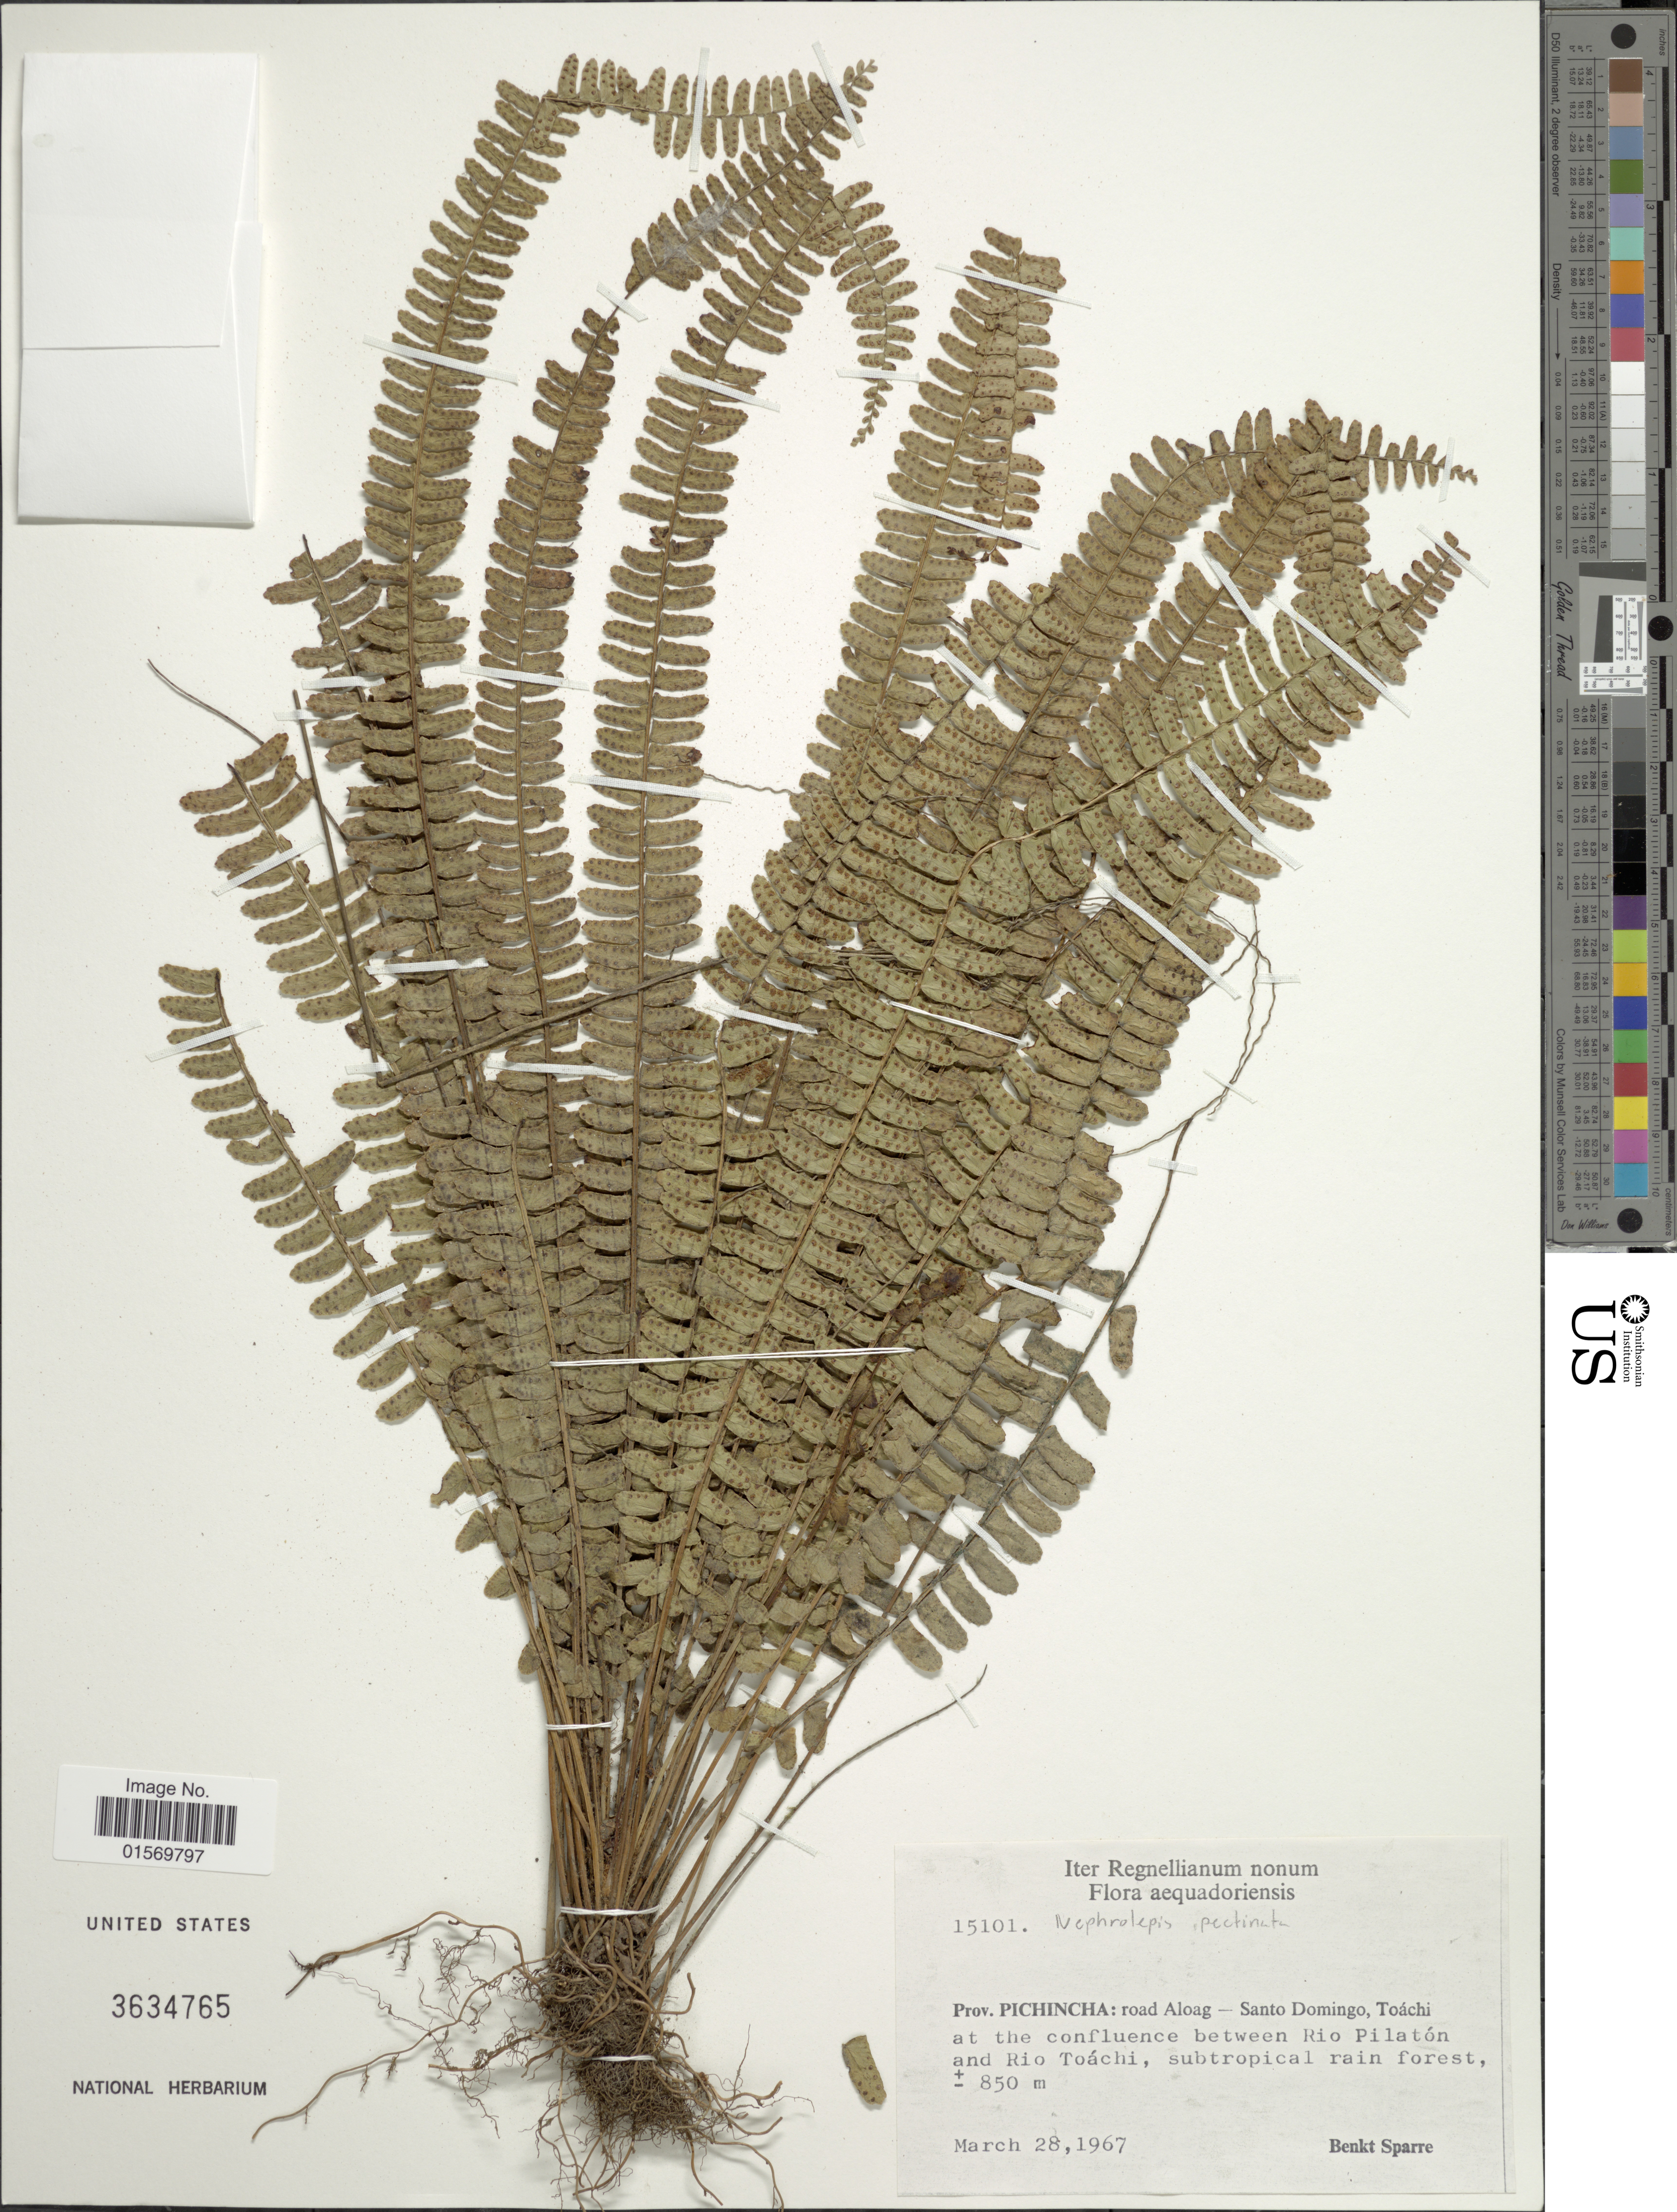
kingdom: Plantae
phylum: Tracheophyta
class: Polypodiopsida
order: Polypodiales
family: Nephrolepidaceae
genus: Nephrolepis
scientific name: Nephrolepis pectinata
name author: (Willd.) Schott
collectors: B. Sparre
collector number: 15101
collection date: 1967-03-28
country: Ecuador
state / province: Pichincha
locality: Road Aloag-Santo Domingo, Toachi at the confluence between Rio Pilaton and Rio Toachi.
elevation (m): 850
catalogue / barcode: US 3634765